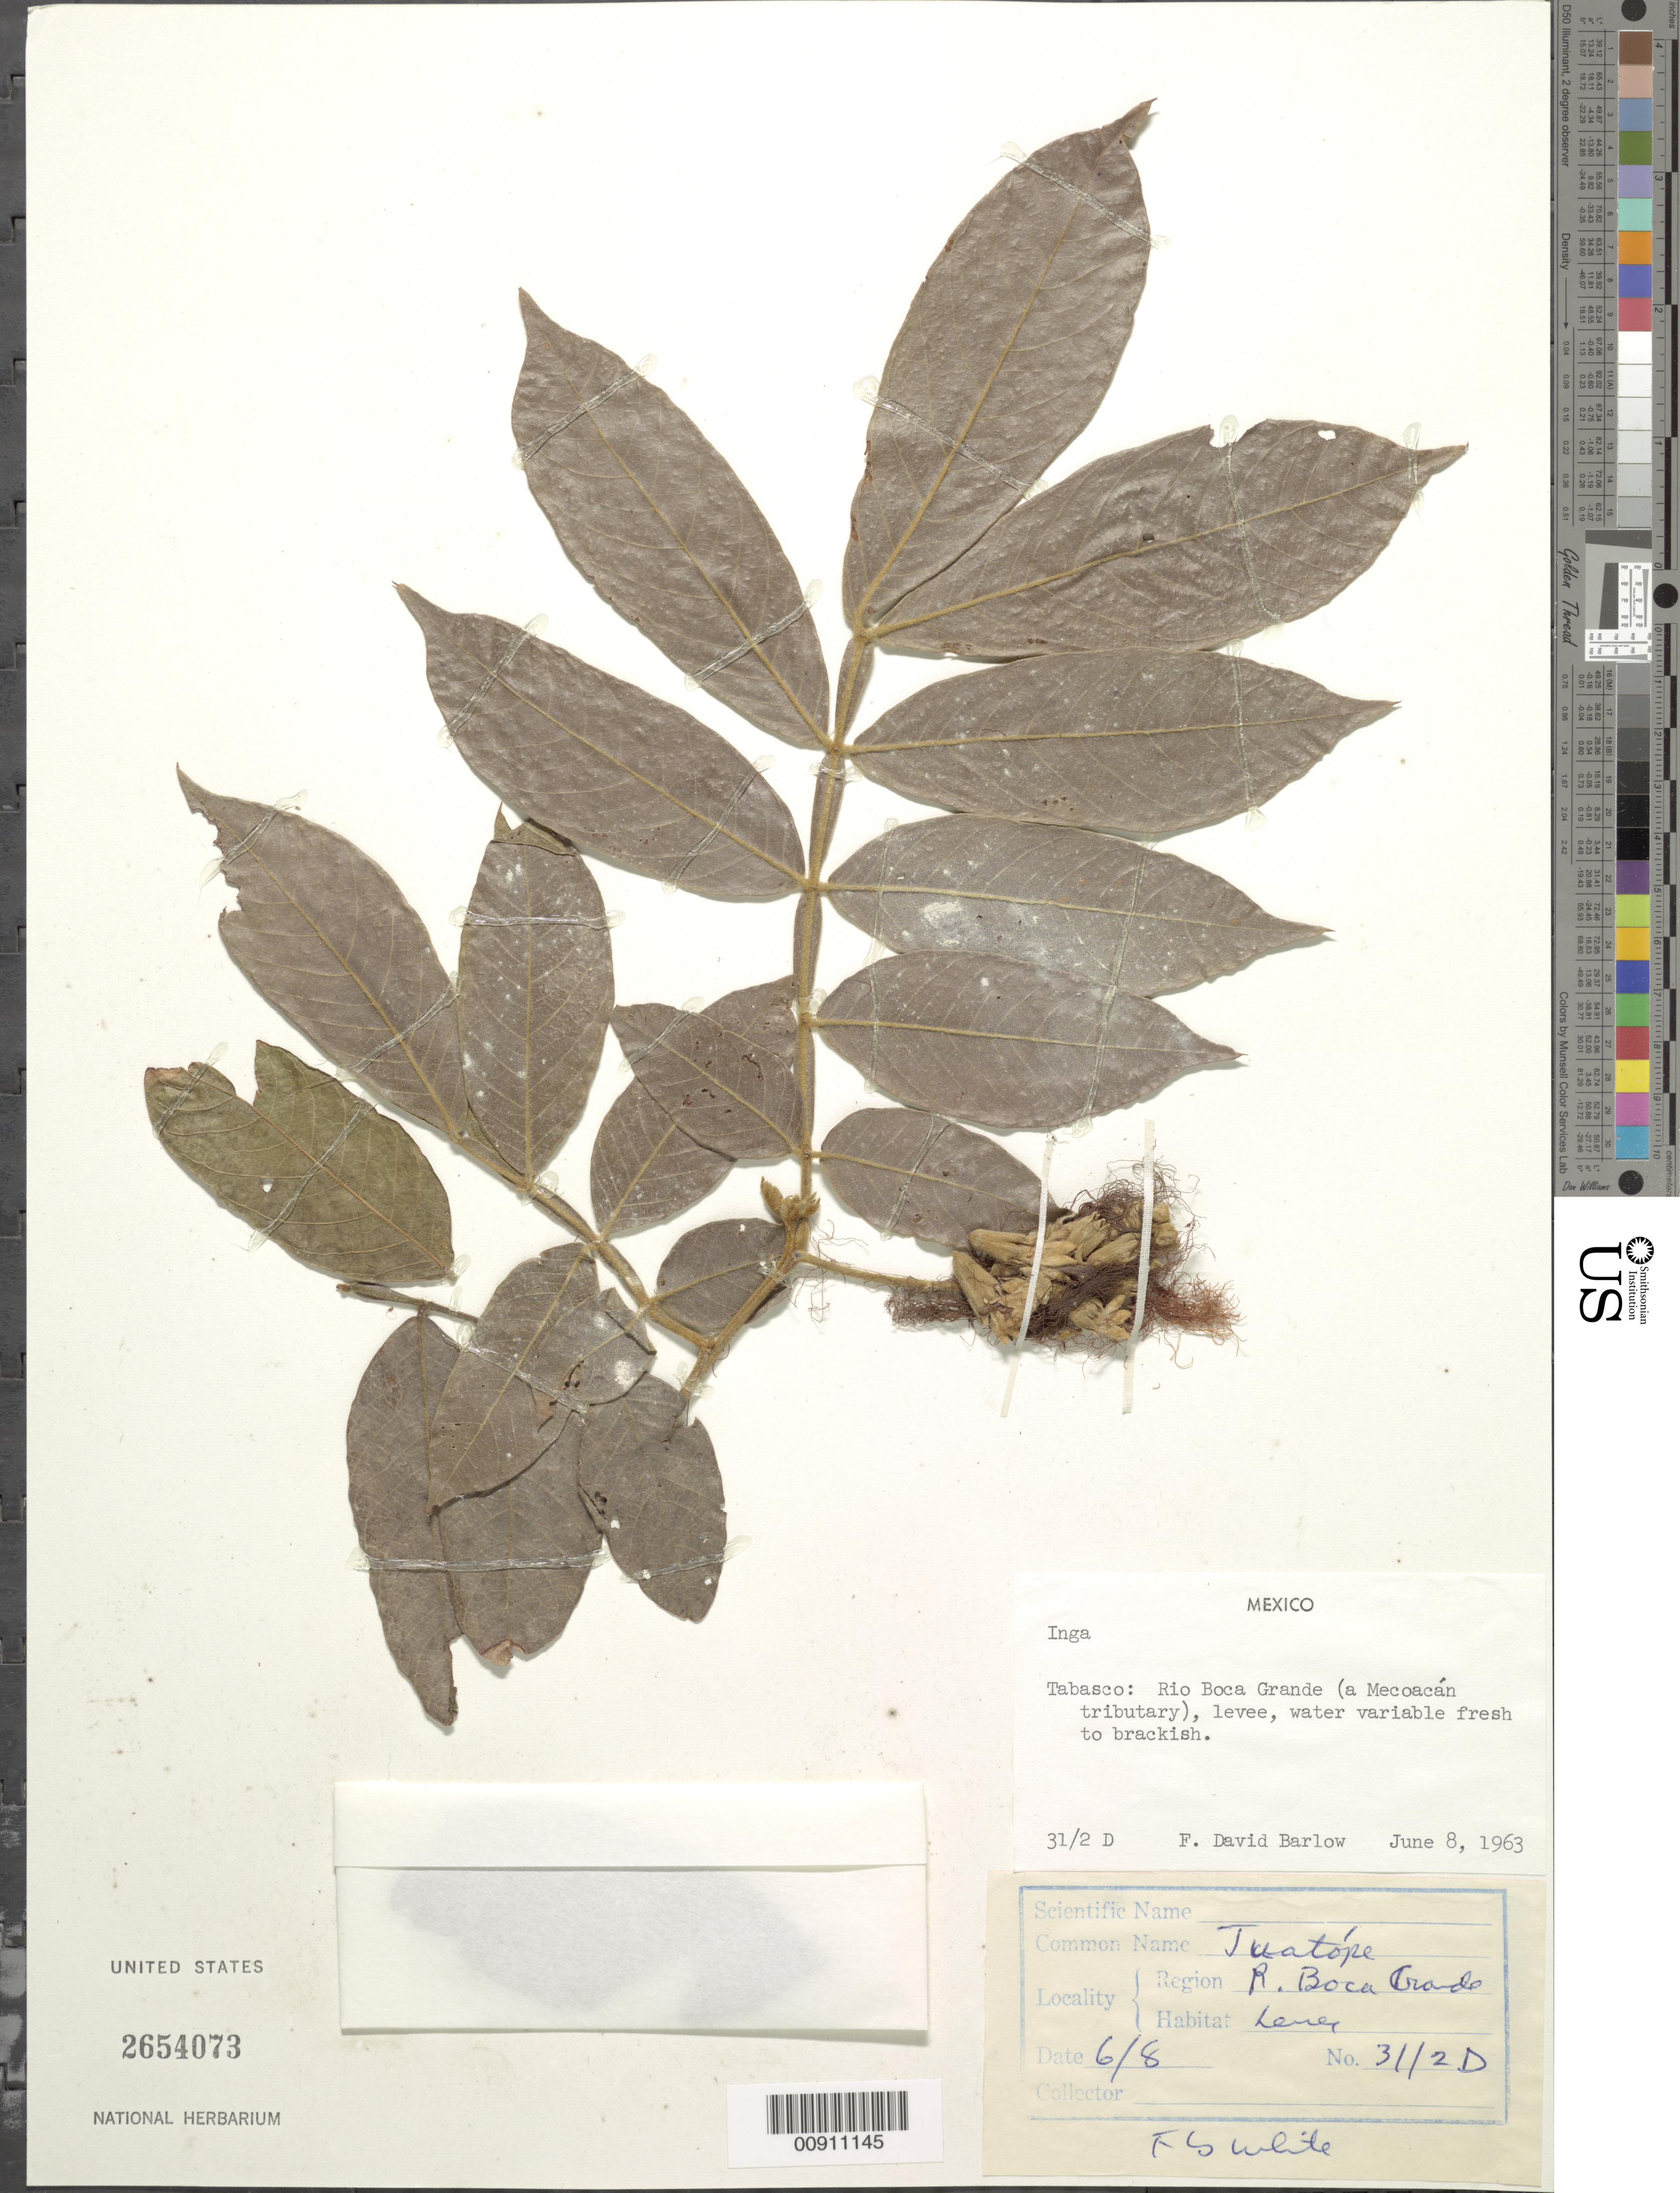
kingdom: Plantae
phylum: Tracheophyta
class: Magnoliopsida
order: Fabales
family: Fabaceae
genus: Inga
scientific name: Inga sp.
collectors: F. D. Barlow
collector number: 31/2 D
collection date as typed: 08 Jun 1963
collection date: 1963-06-08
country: Mexico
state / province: Tabasco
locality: Tabasco: Río Boca Grande (a Mecoacán tributary).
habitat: Levee, water variable fresh to brackish.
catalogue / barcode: US 2654073